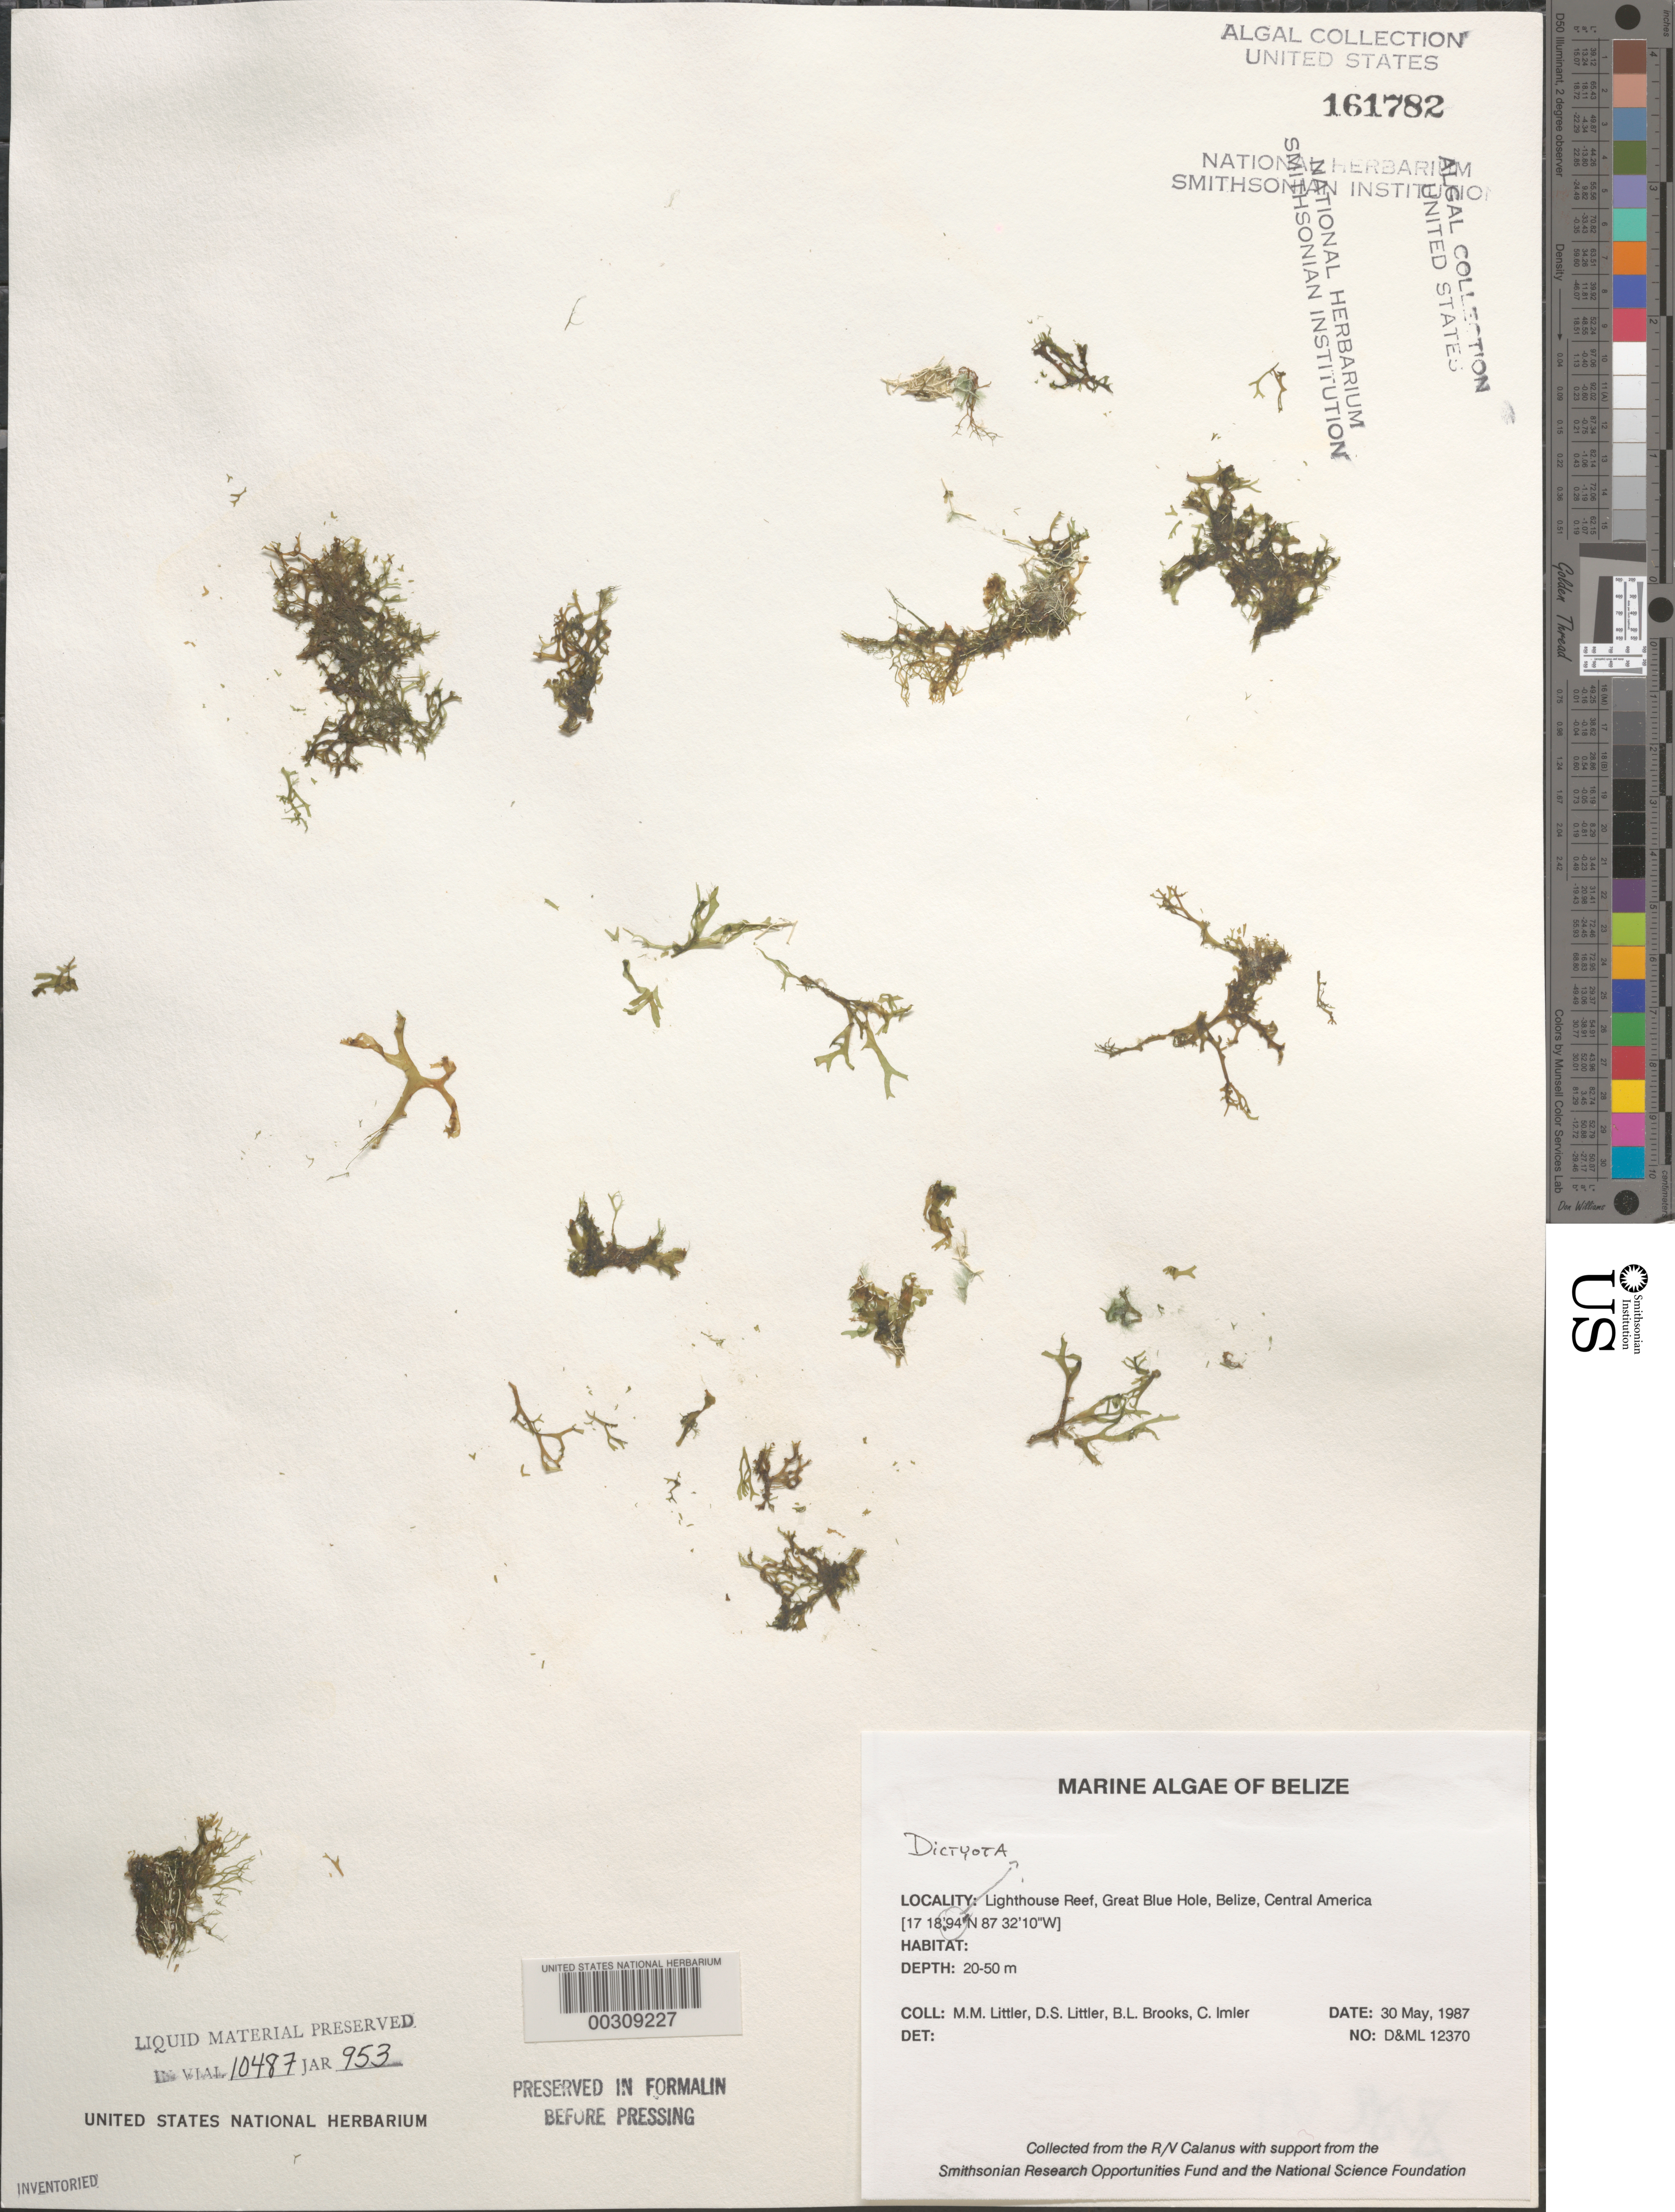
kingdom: Chromista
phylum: Ochrophyta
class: Phaeophyceae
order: Dictyotales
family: Dictyotaceae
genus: Dictyota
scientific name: Dictyota sp.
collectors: M. M. Littler, D. S. Littler, B. Brooks & C. Imler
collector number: D&ML 12370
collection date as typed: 30 May 1987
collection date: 1987-05-30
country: Belize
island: Lighthouse Reef Atoll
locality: Great Blue Hole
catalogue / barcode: US 161782